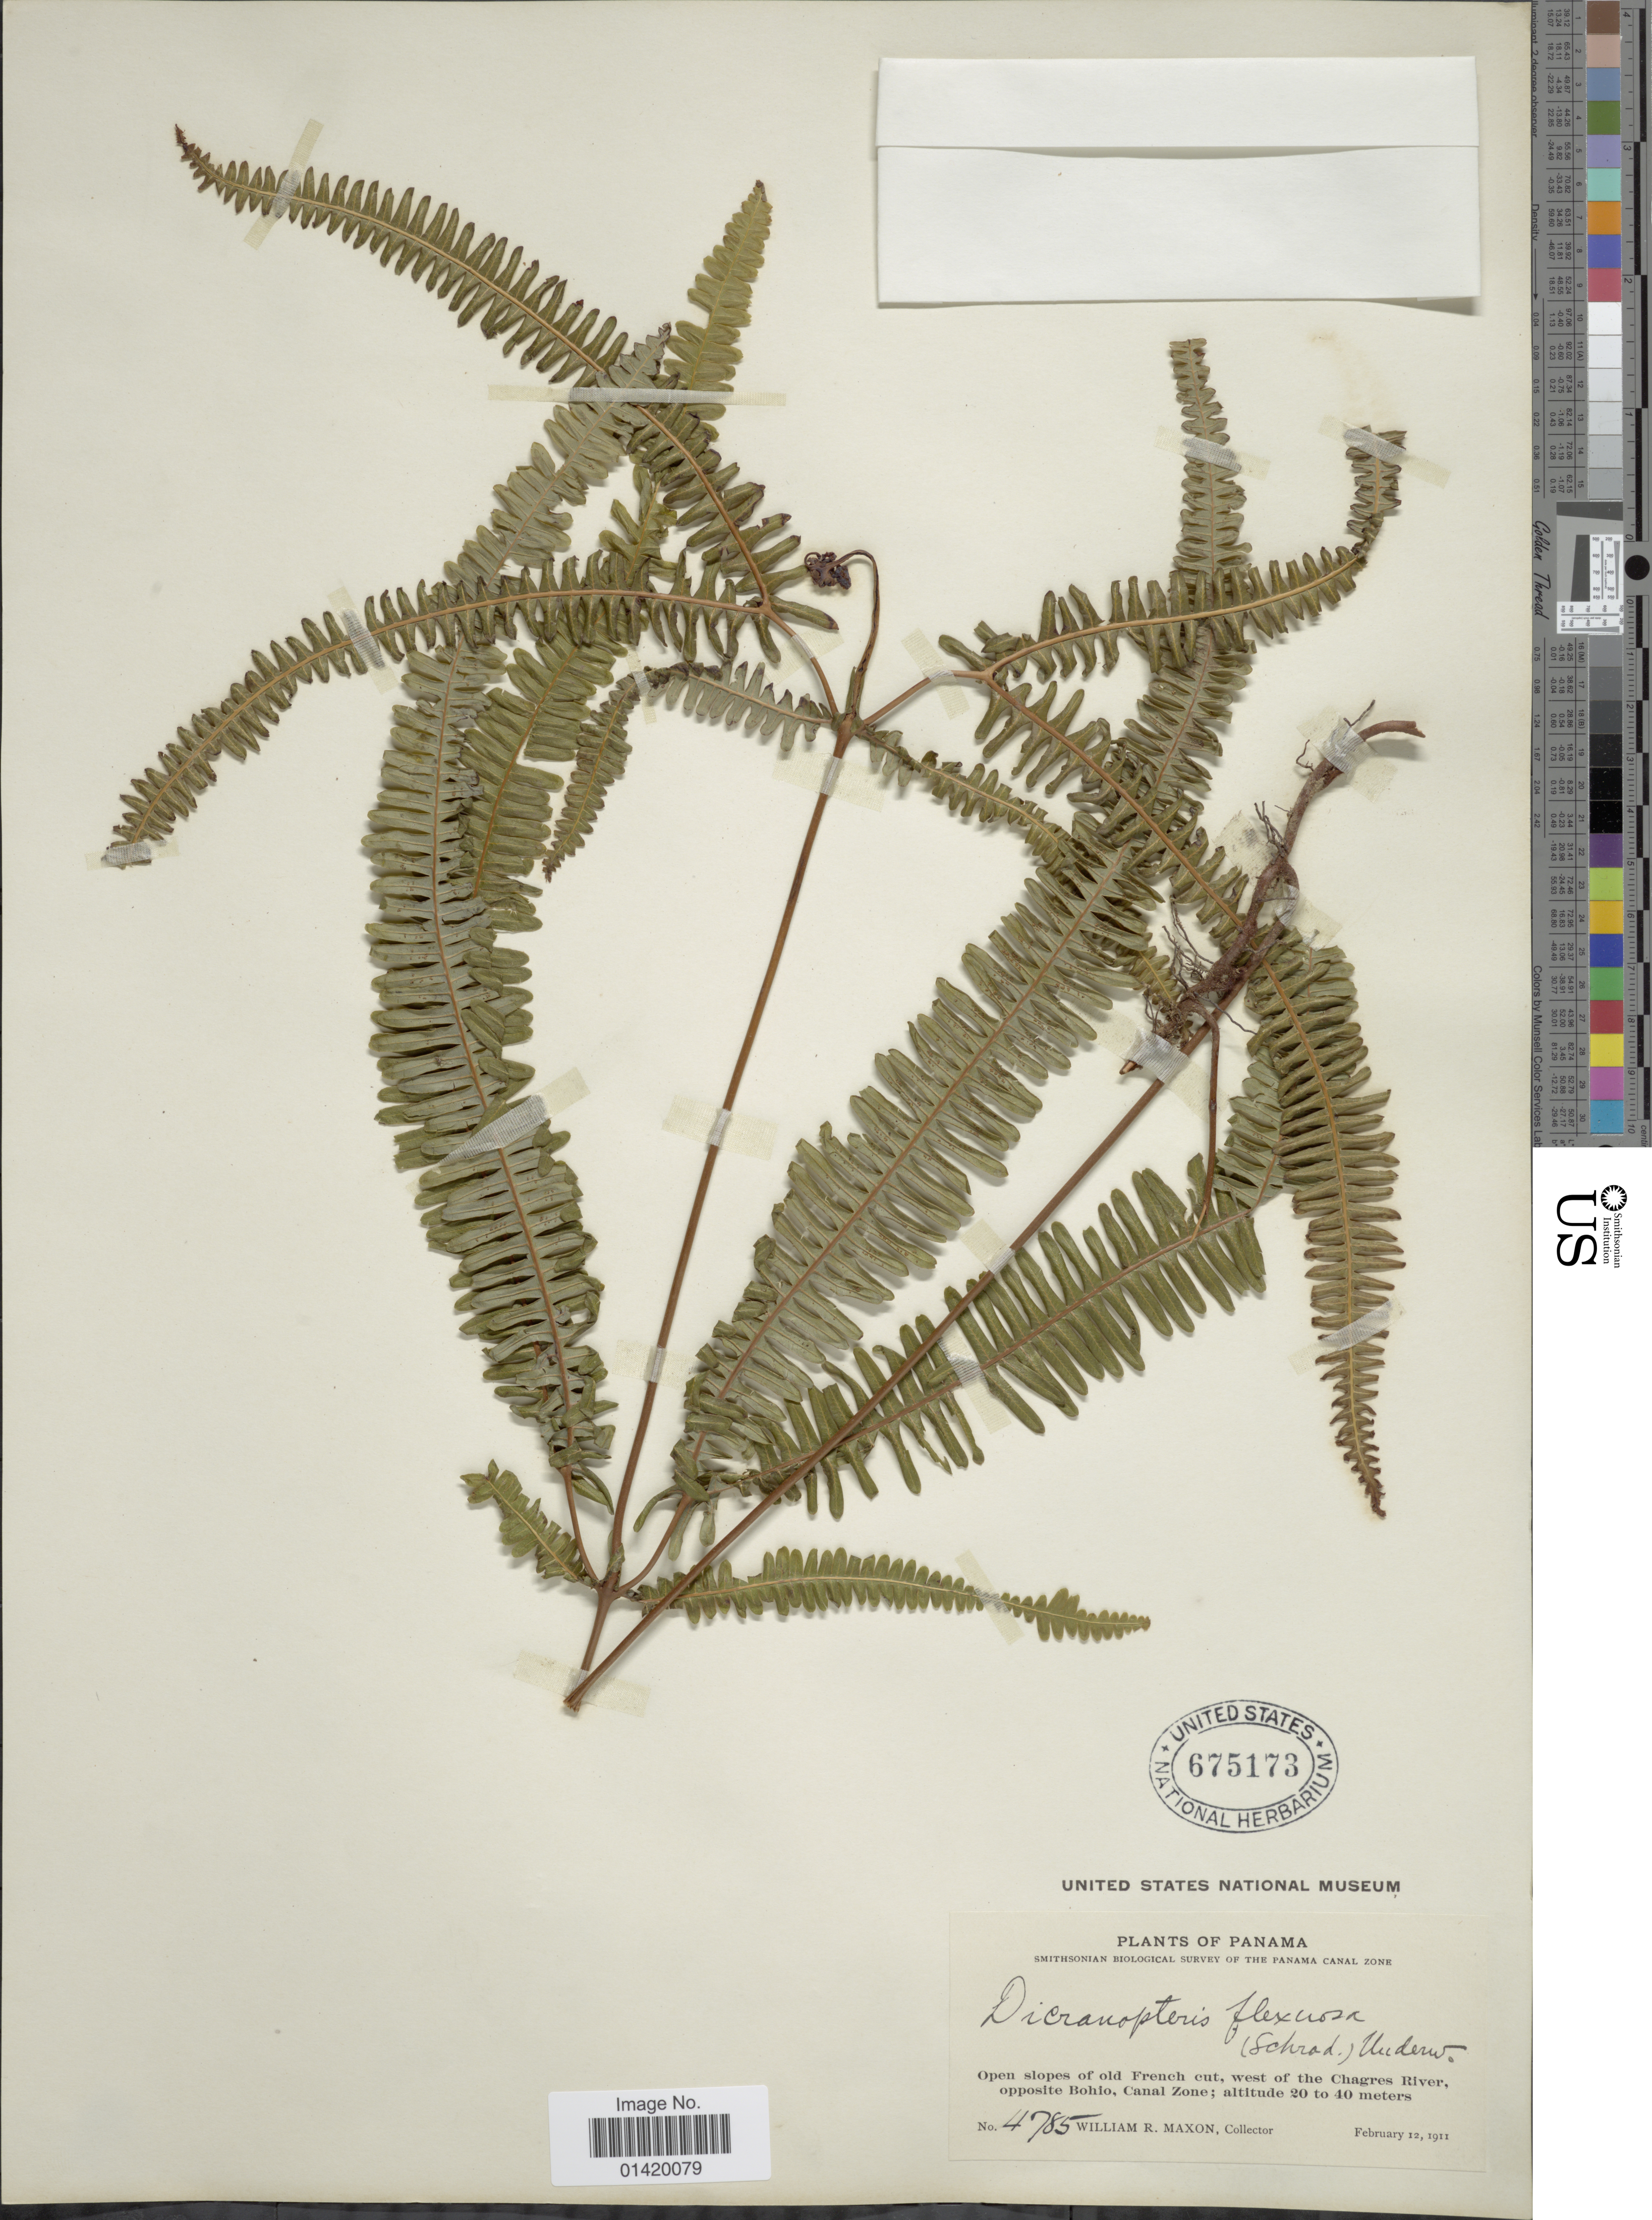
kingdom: Plantae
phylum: Tracheophyta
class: Polypodiopsida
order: Gleicheniales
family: Gleicheniaceae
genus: Dicranopteris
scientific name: Dicranopteris flexuosa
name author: (Schrad.) Underw.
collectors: W. R. Maxon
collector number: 4785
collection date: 1911-02-12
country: Panama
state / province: Colón / Panamá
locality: Open slope of old French cut, west of the Chagres River, opposite Bohi, Canal Zone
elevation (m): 20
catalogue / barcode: US 675173